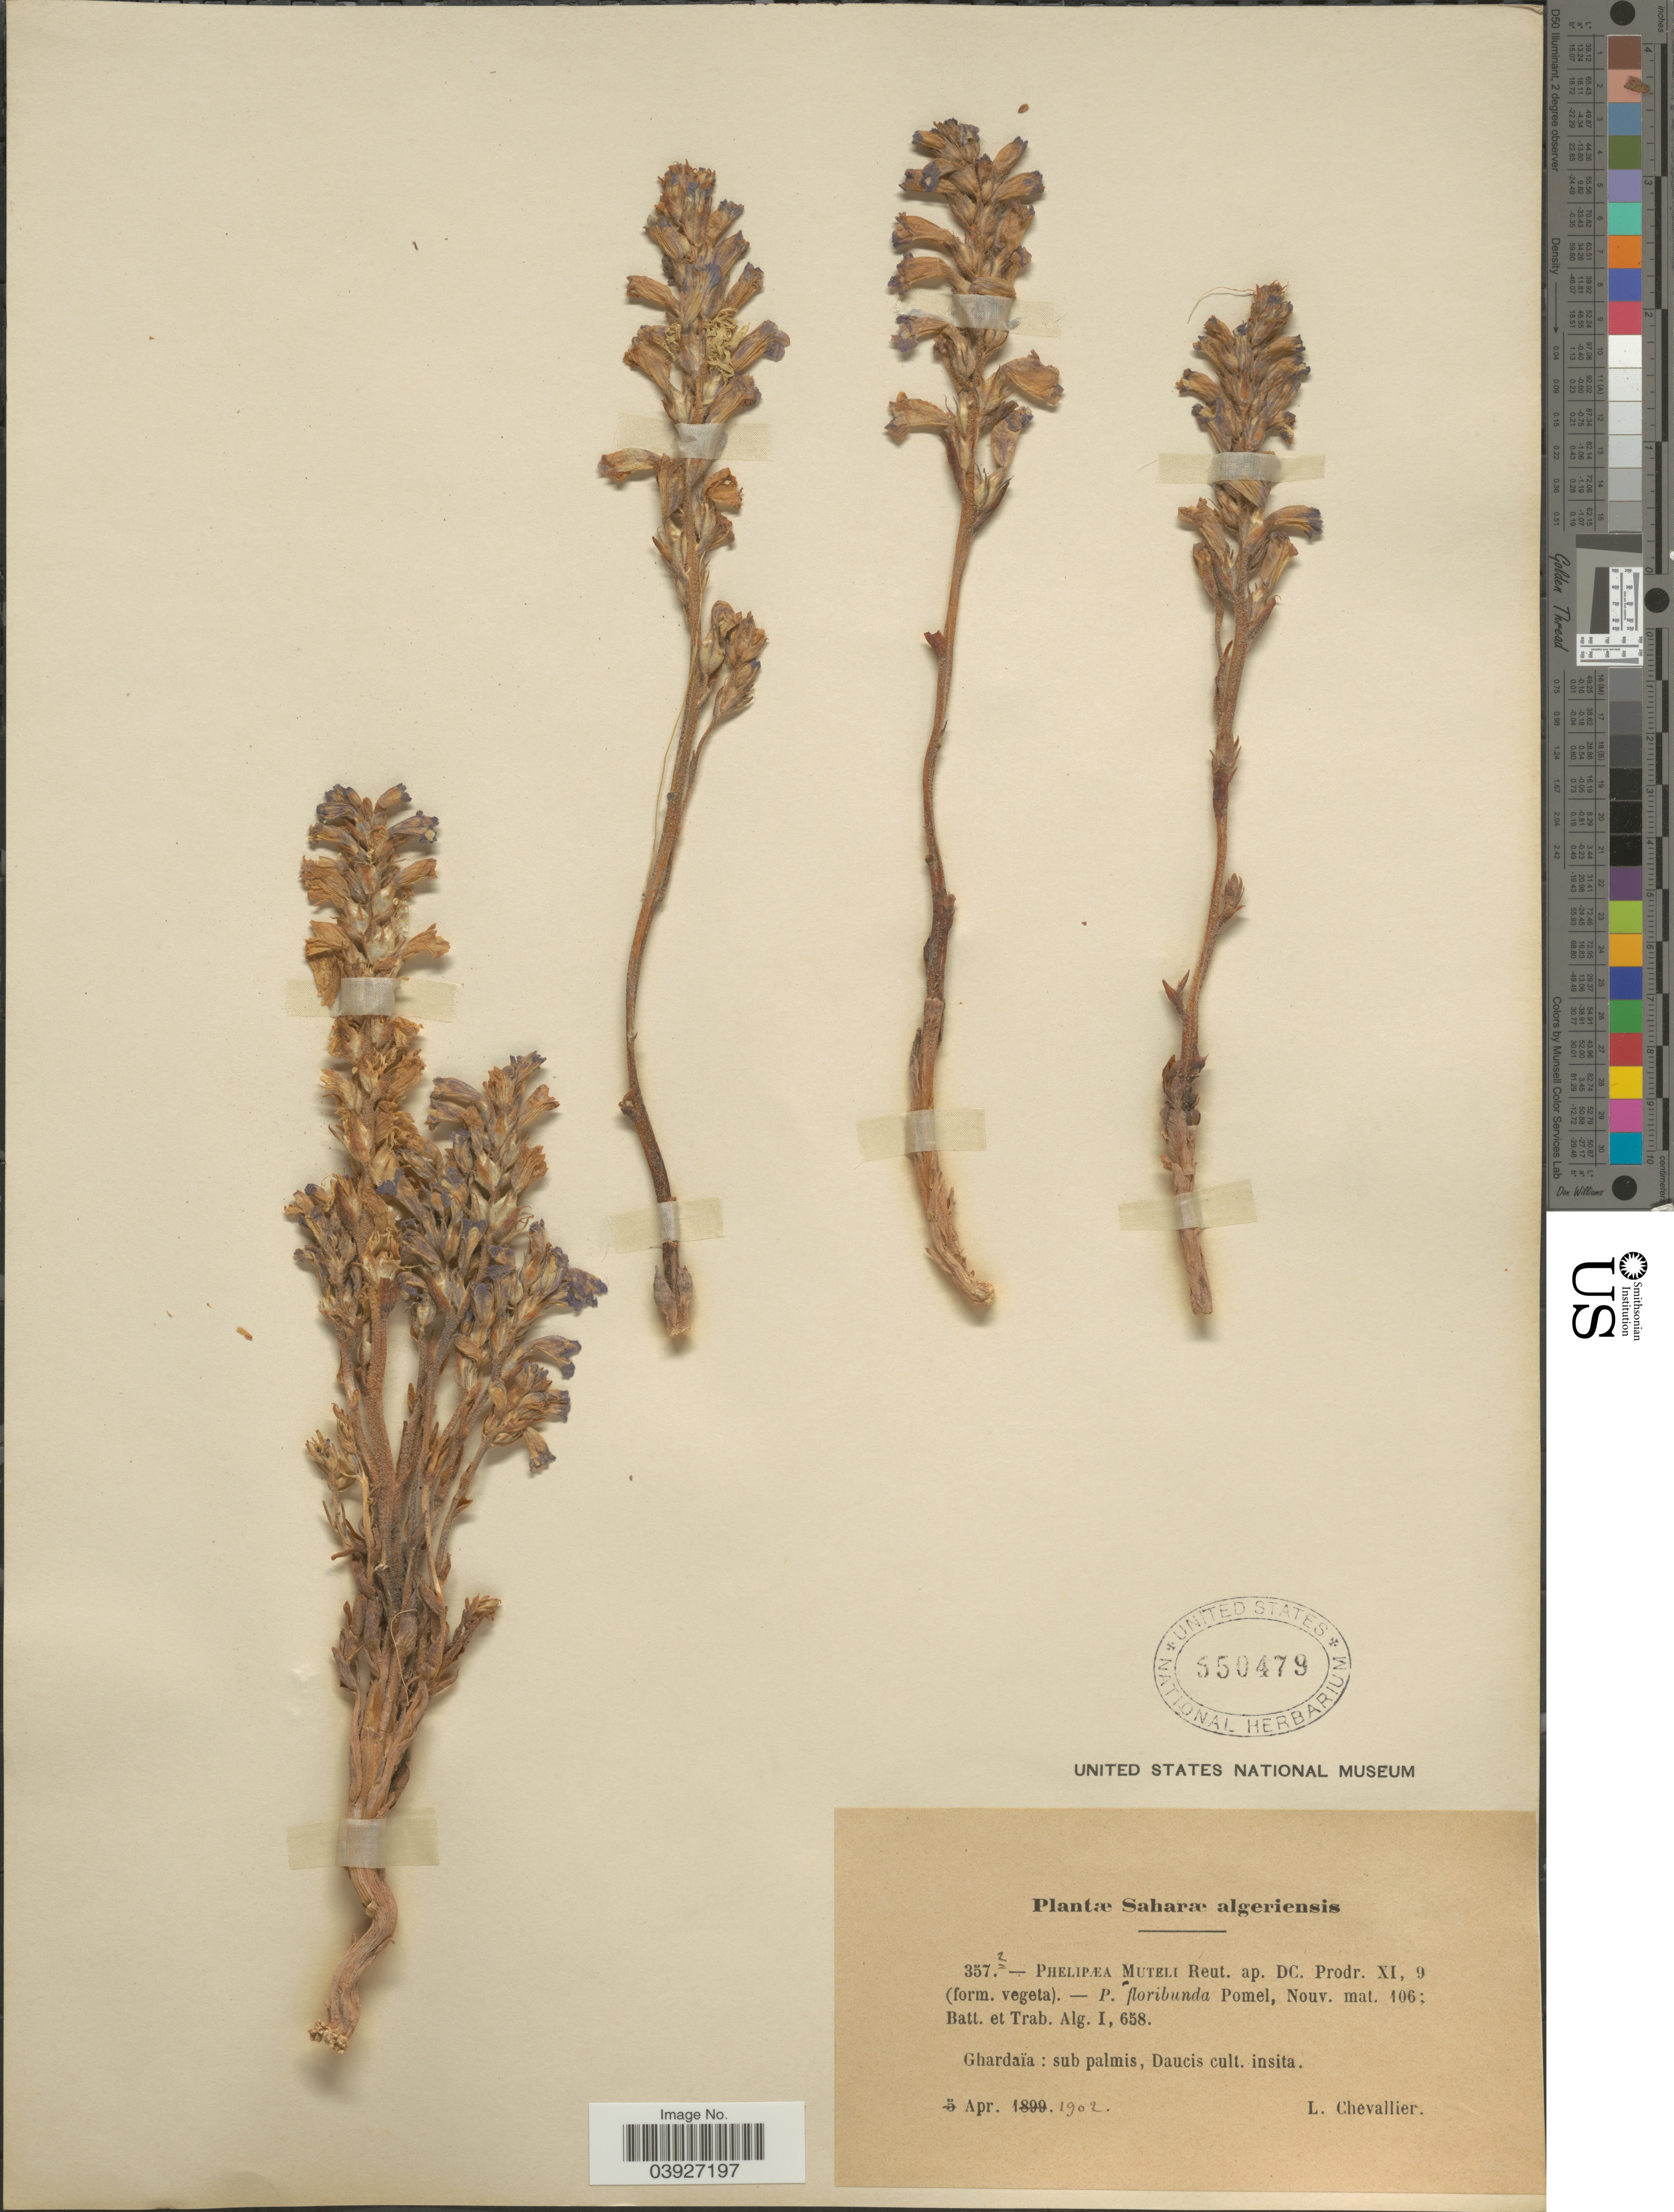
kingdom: Plantae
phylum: Tracheophyta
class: Magnoliopsida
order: Lamiales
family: Orobanchaceae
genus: Orobanche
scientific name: Orobanche mutelii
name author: F.W. Schultz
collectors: L. Chevallier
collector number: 3572*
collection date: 1902-04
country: Algeria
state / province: Ghardaïa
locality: Saharæ algeriensis. Ghardaïa: sub palmis, Daucis cult. insita.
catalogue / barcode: US 550479